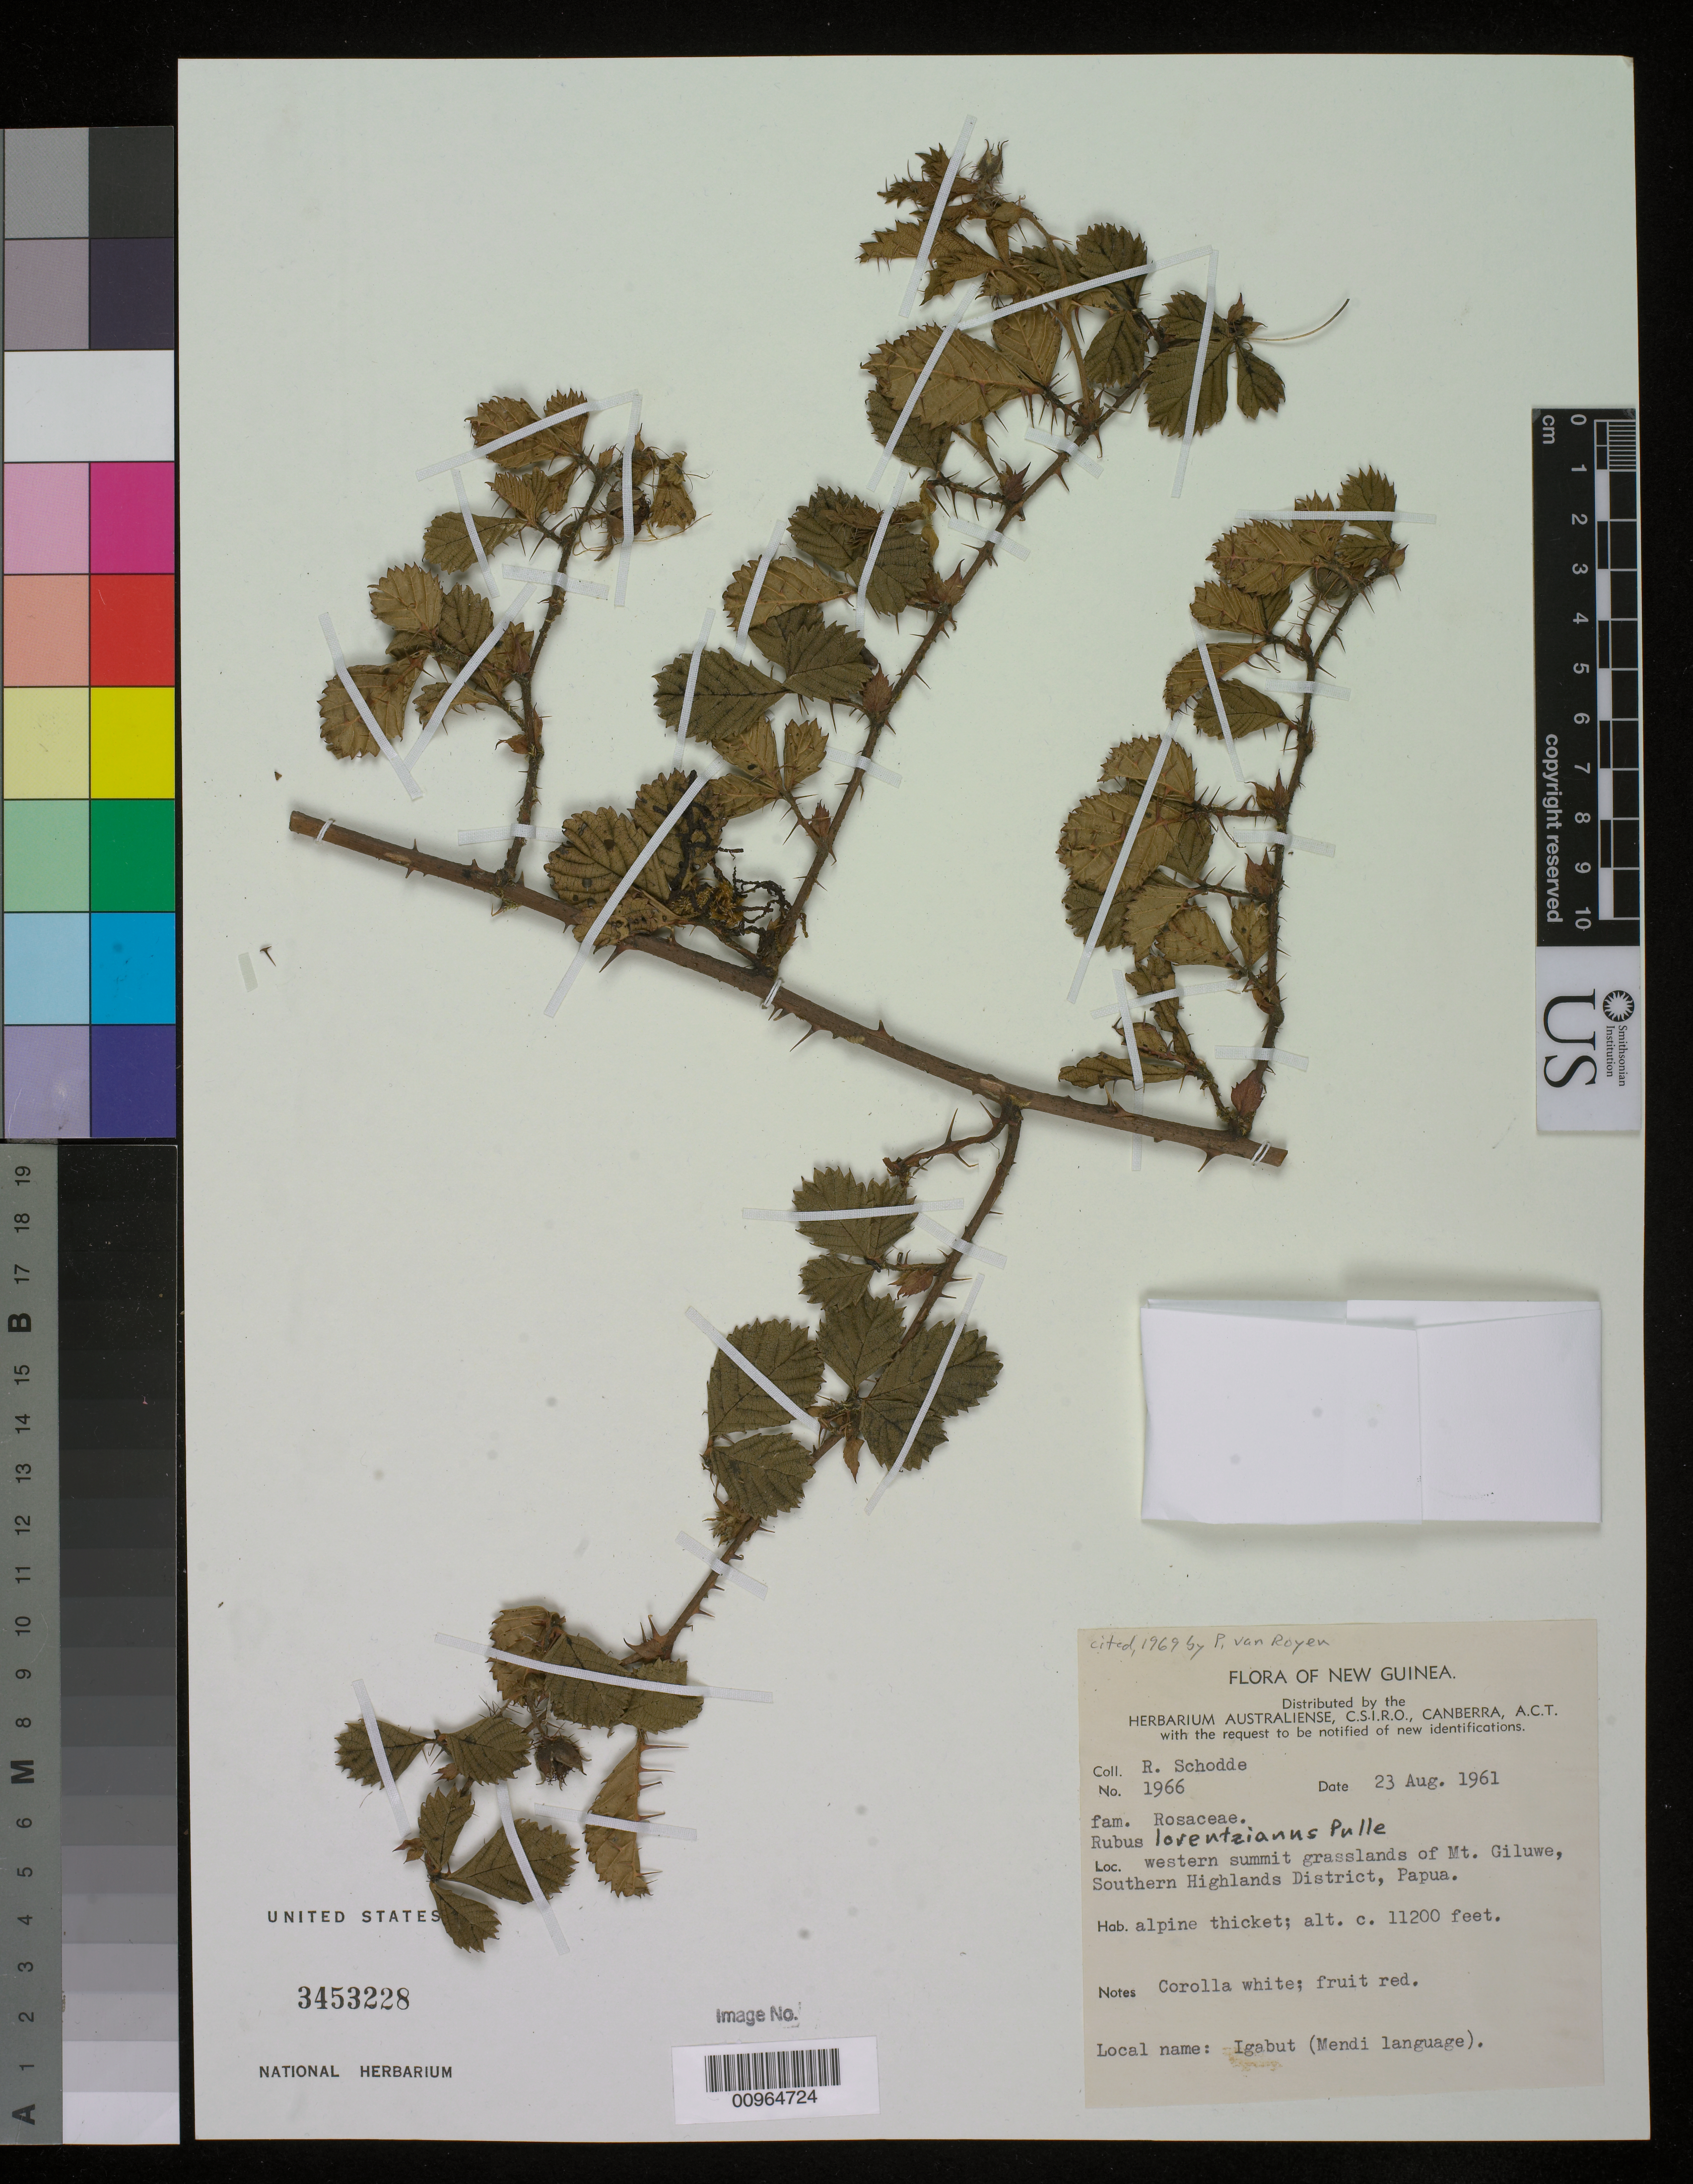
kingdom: Plantae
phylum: Tracheophyta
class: Magnoliopsida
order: Rosales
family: Rosaceae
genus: Rubus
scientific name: Rubus lorentzianus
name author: Pulle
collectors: R. Schodde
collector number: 1966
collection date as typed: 23 Aug 1961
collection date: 1961-08-23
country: Papua New Guinea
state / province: Southern Highlands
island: New Guinea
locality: Western summit grasslands of Mt. Giluwe.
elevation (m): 3414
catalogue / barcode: US 3453228